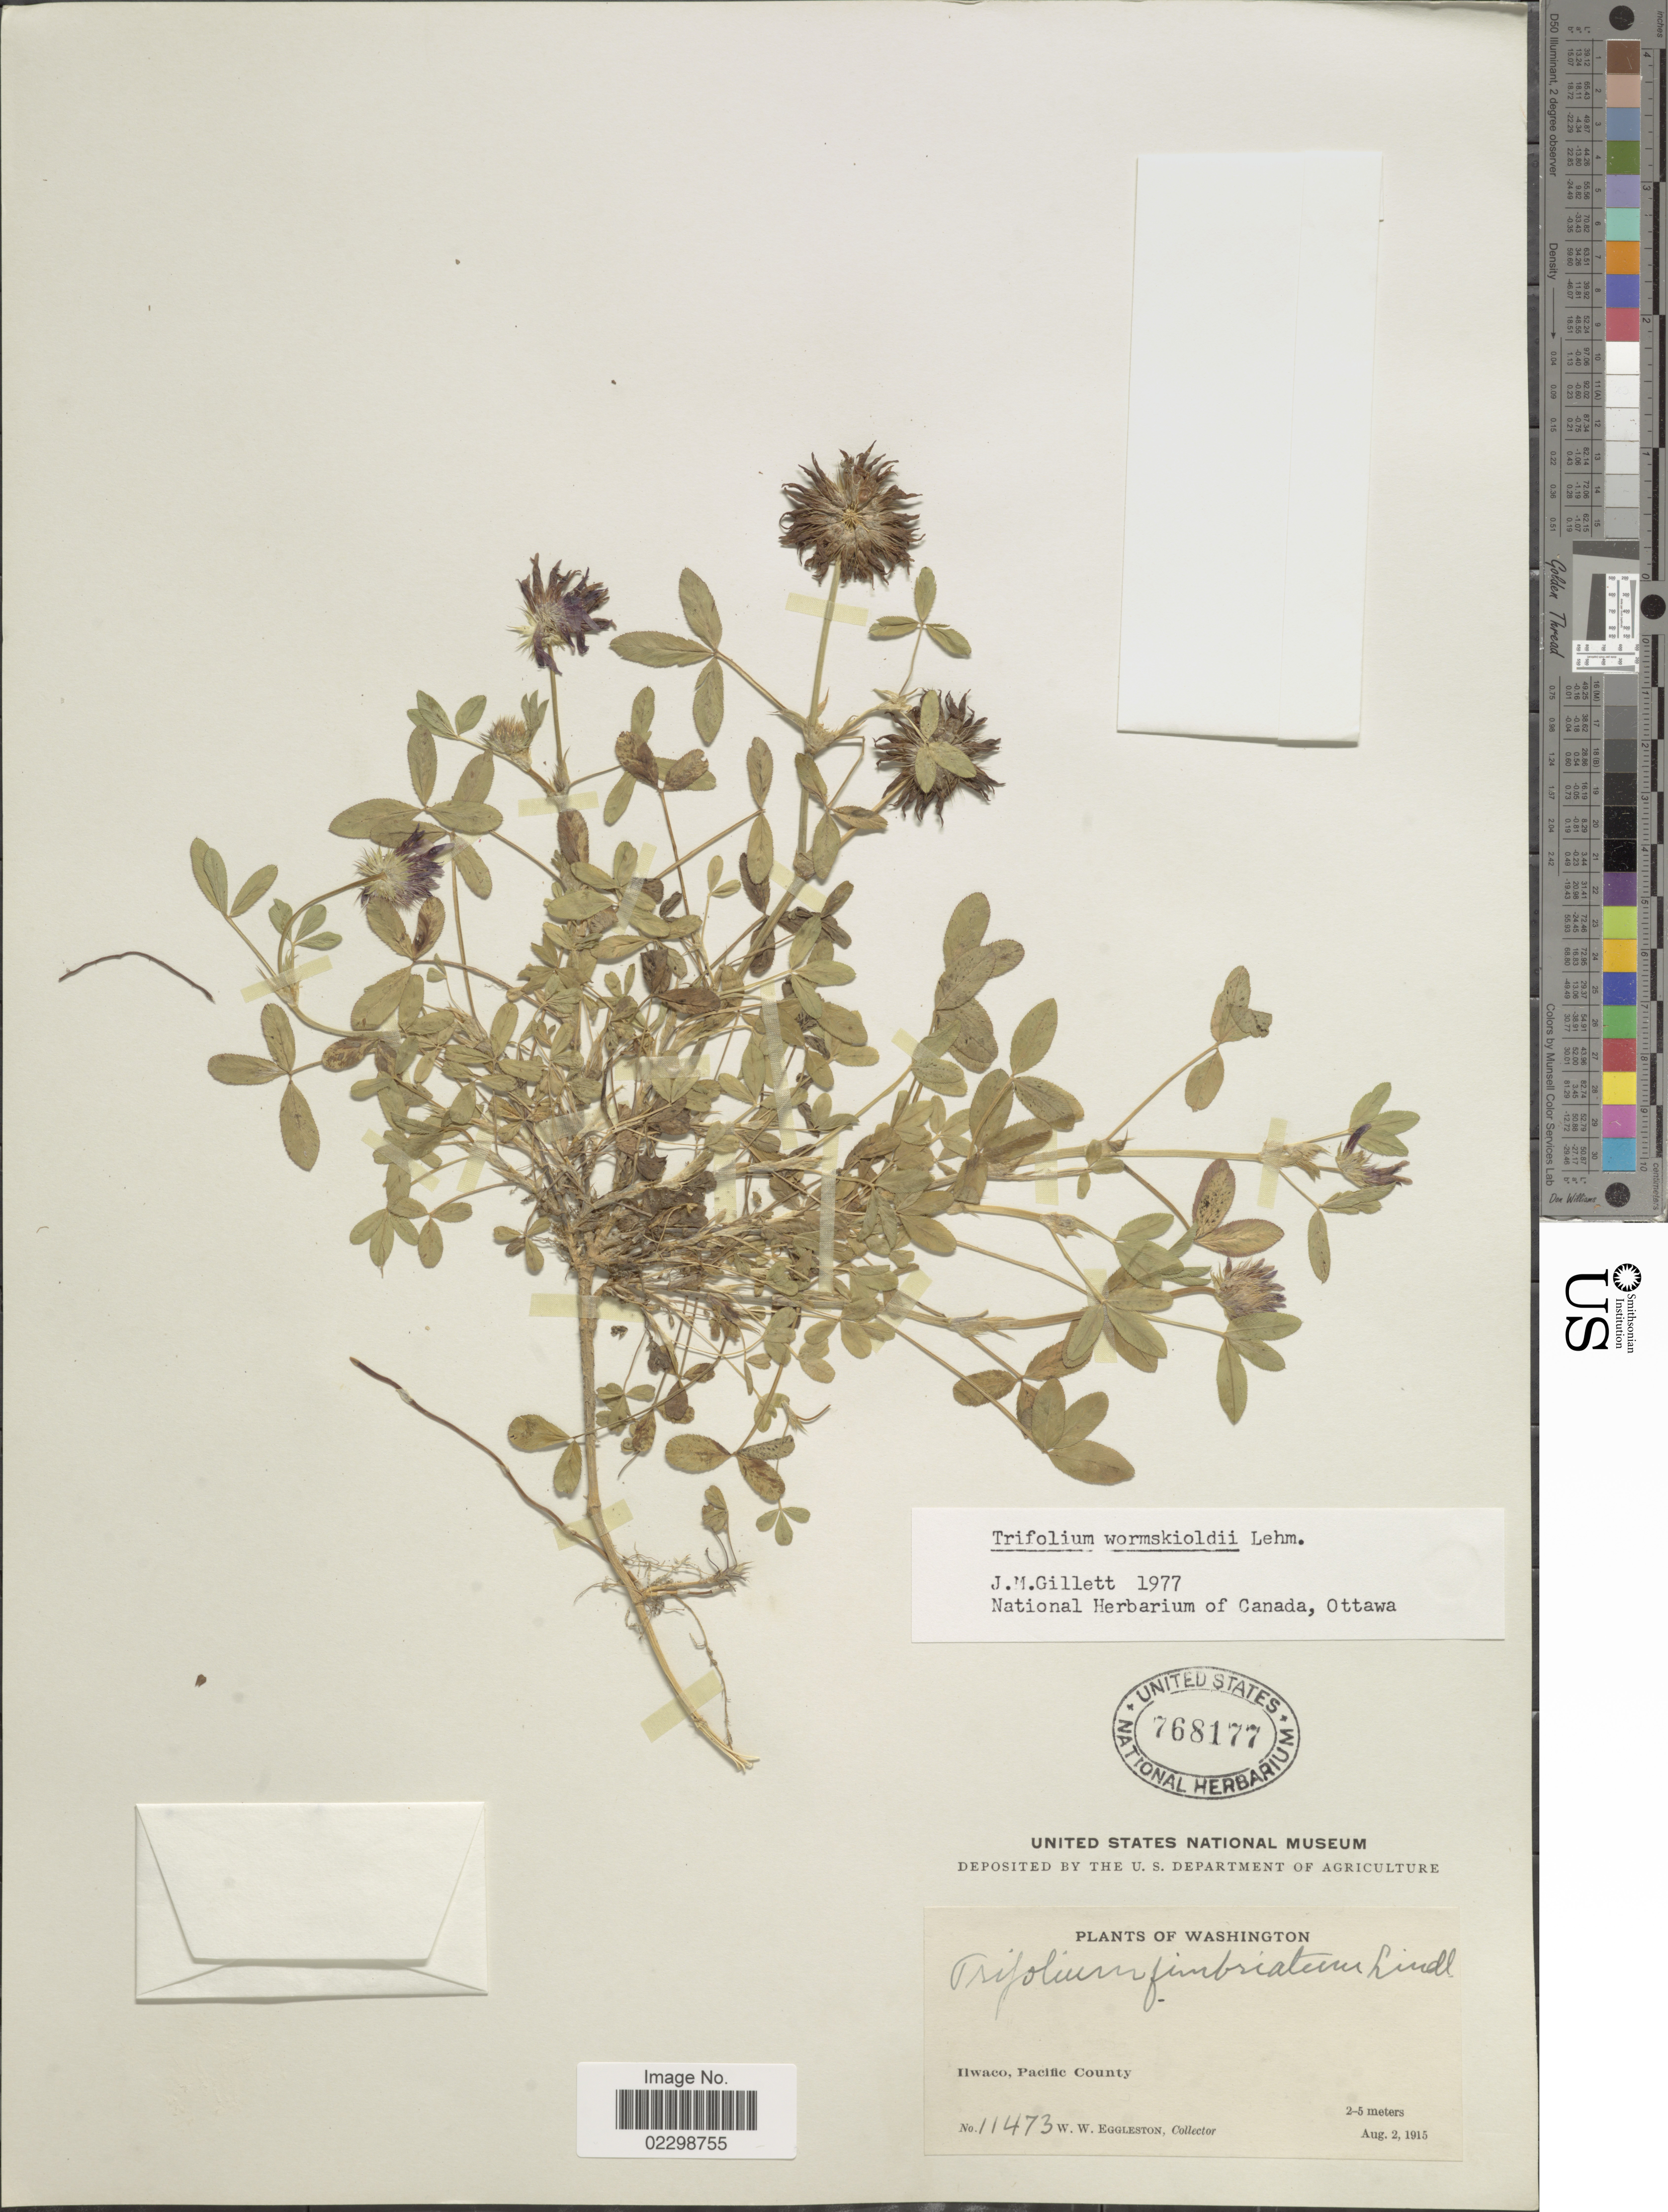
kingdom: Plantae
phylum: Tracheophyta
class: Magnoliopsida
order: Fabales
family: Fabaceae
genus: Trifolium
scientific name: Trifolium wormskioldii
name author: Lehm.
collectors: W. W. Eggleston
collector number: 11473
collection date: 1915-08-02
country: United States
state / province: Washington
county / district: Pacific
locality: Ilwaco, Pacific County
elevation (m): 2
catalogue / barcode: US 768177